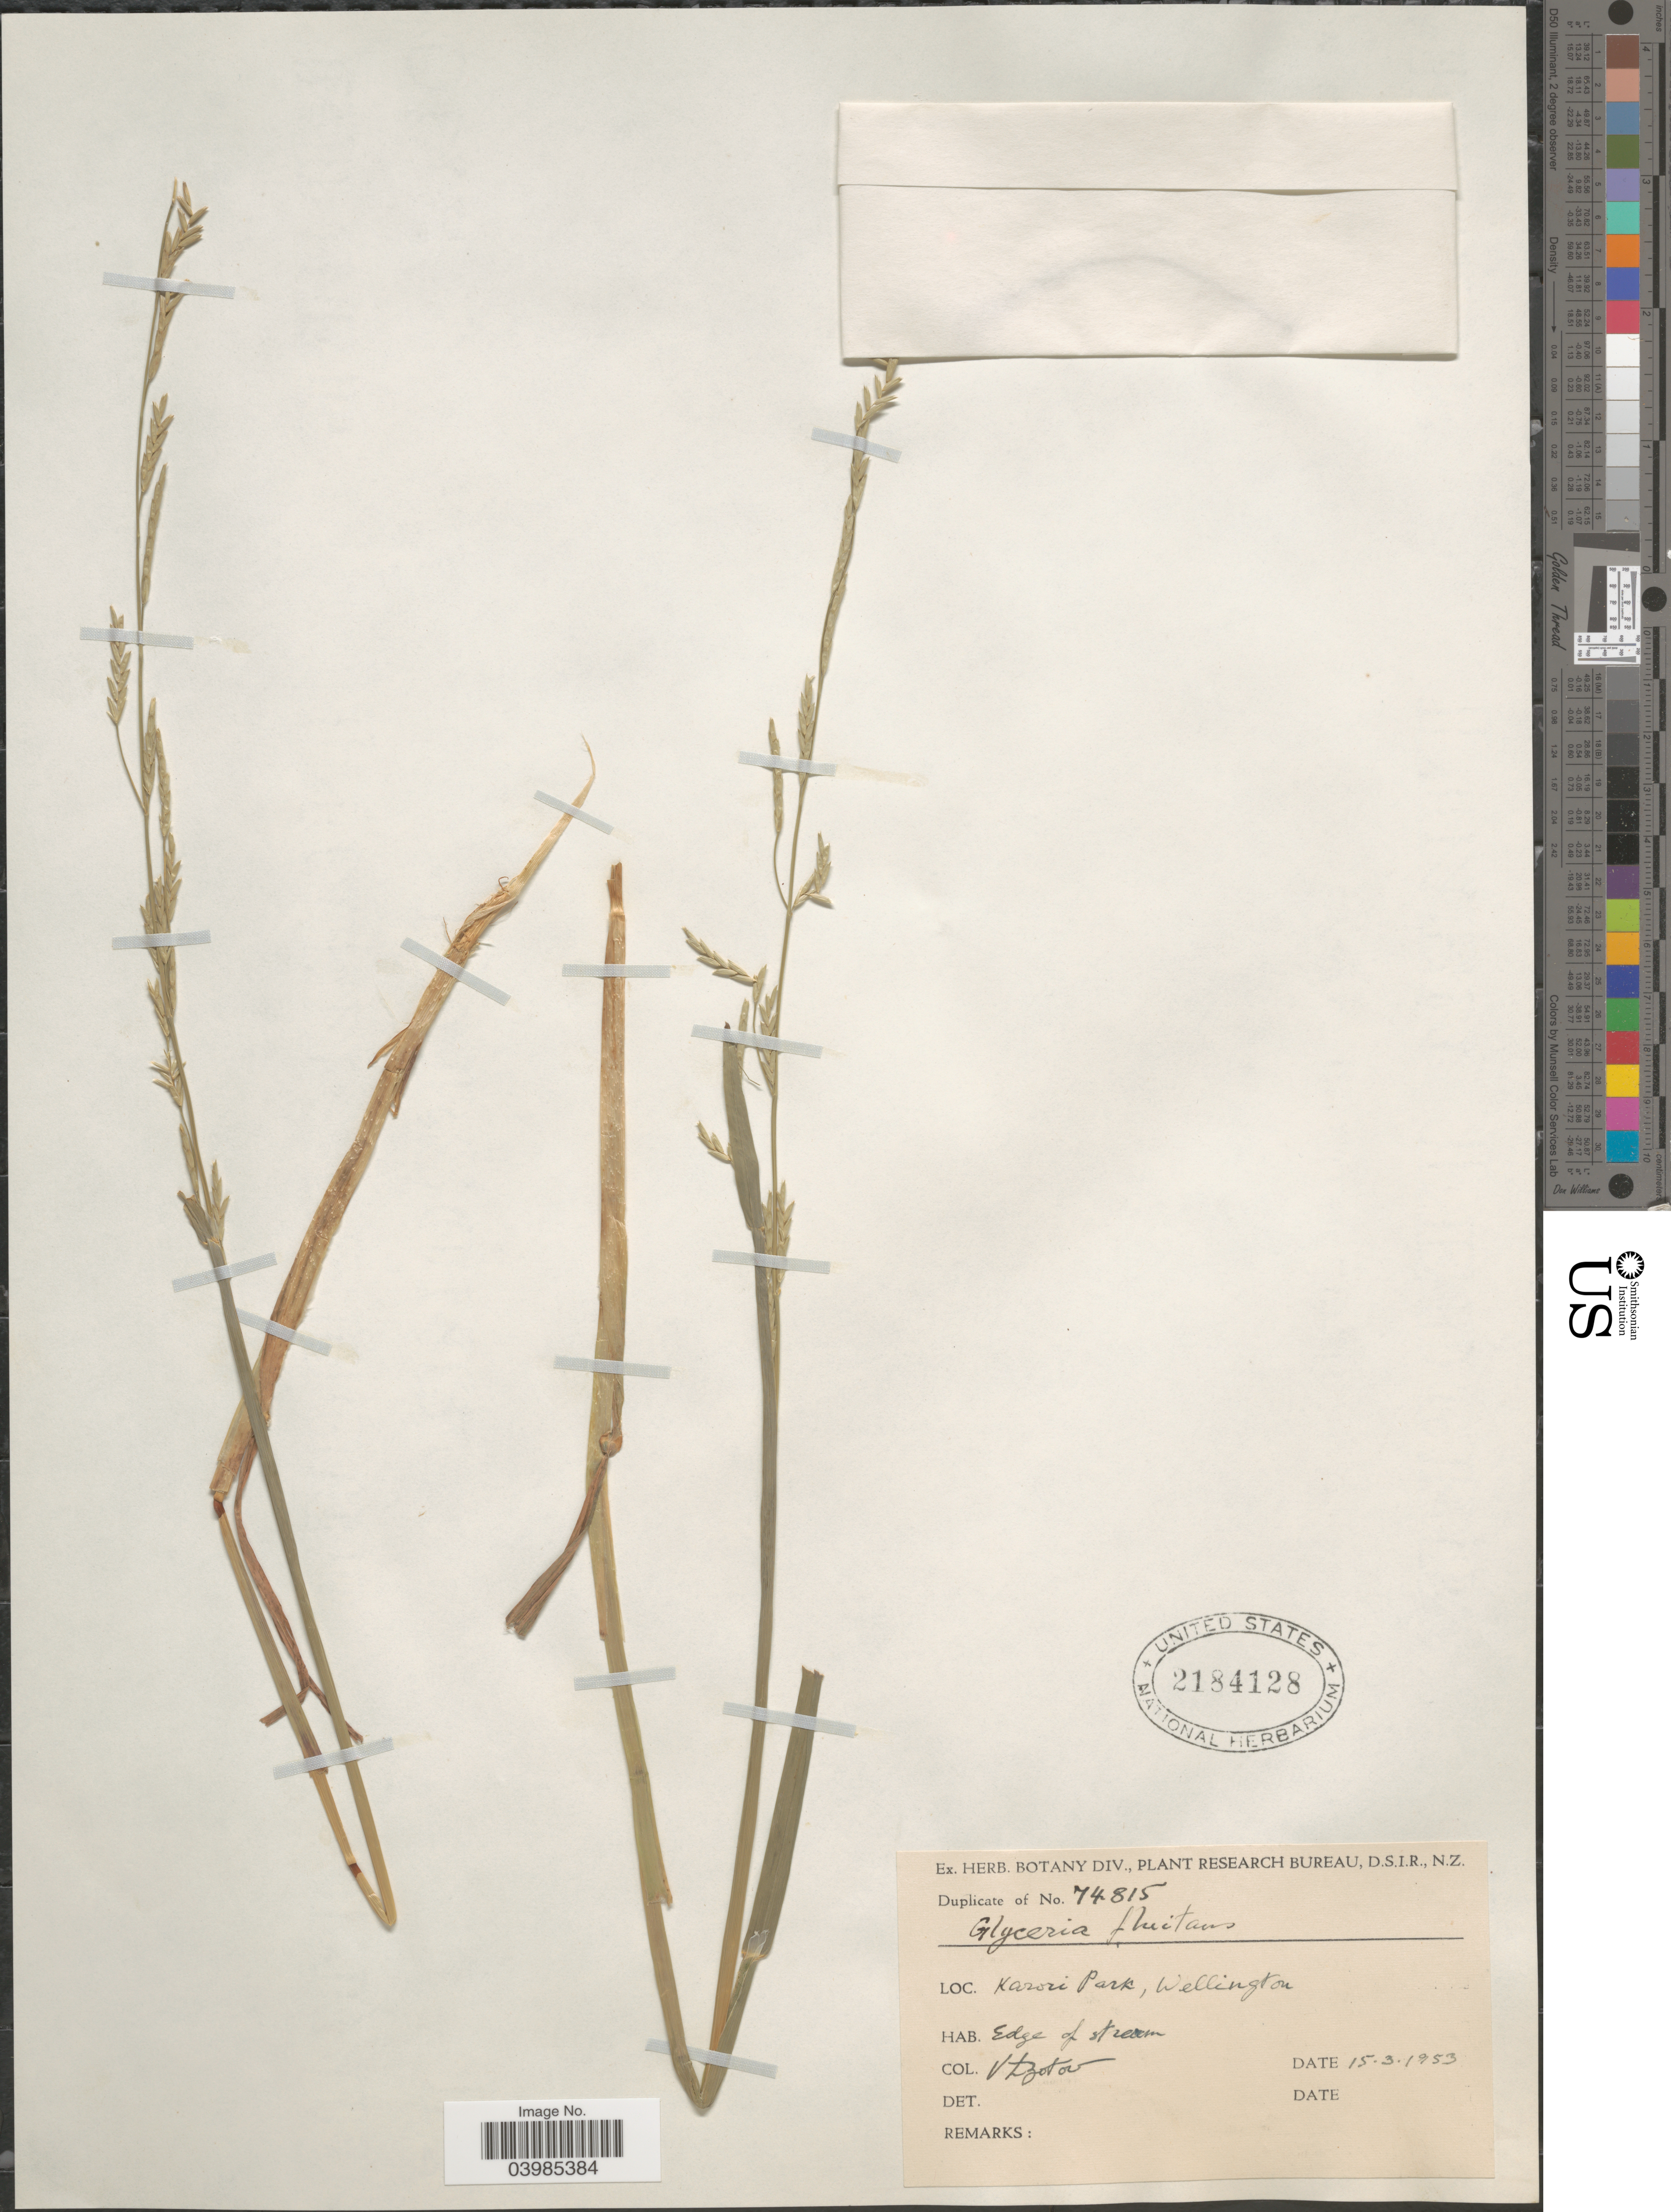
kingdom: Plantae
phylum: Tracheophyta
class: Liliopsida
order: Poales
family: Poaceae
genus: Glyceria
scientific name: Glyceria fluitans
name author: (L.) R. Br.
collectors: V. Zotov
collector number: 74815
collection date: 1953-03-15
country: New Zealand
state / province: Wellington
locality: Kasori Park.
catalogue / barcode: US 2184128